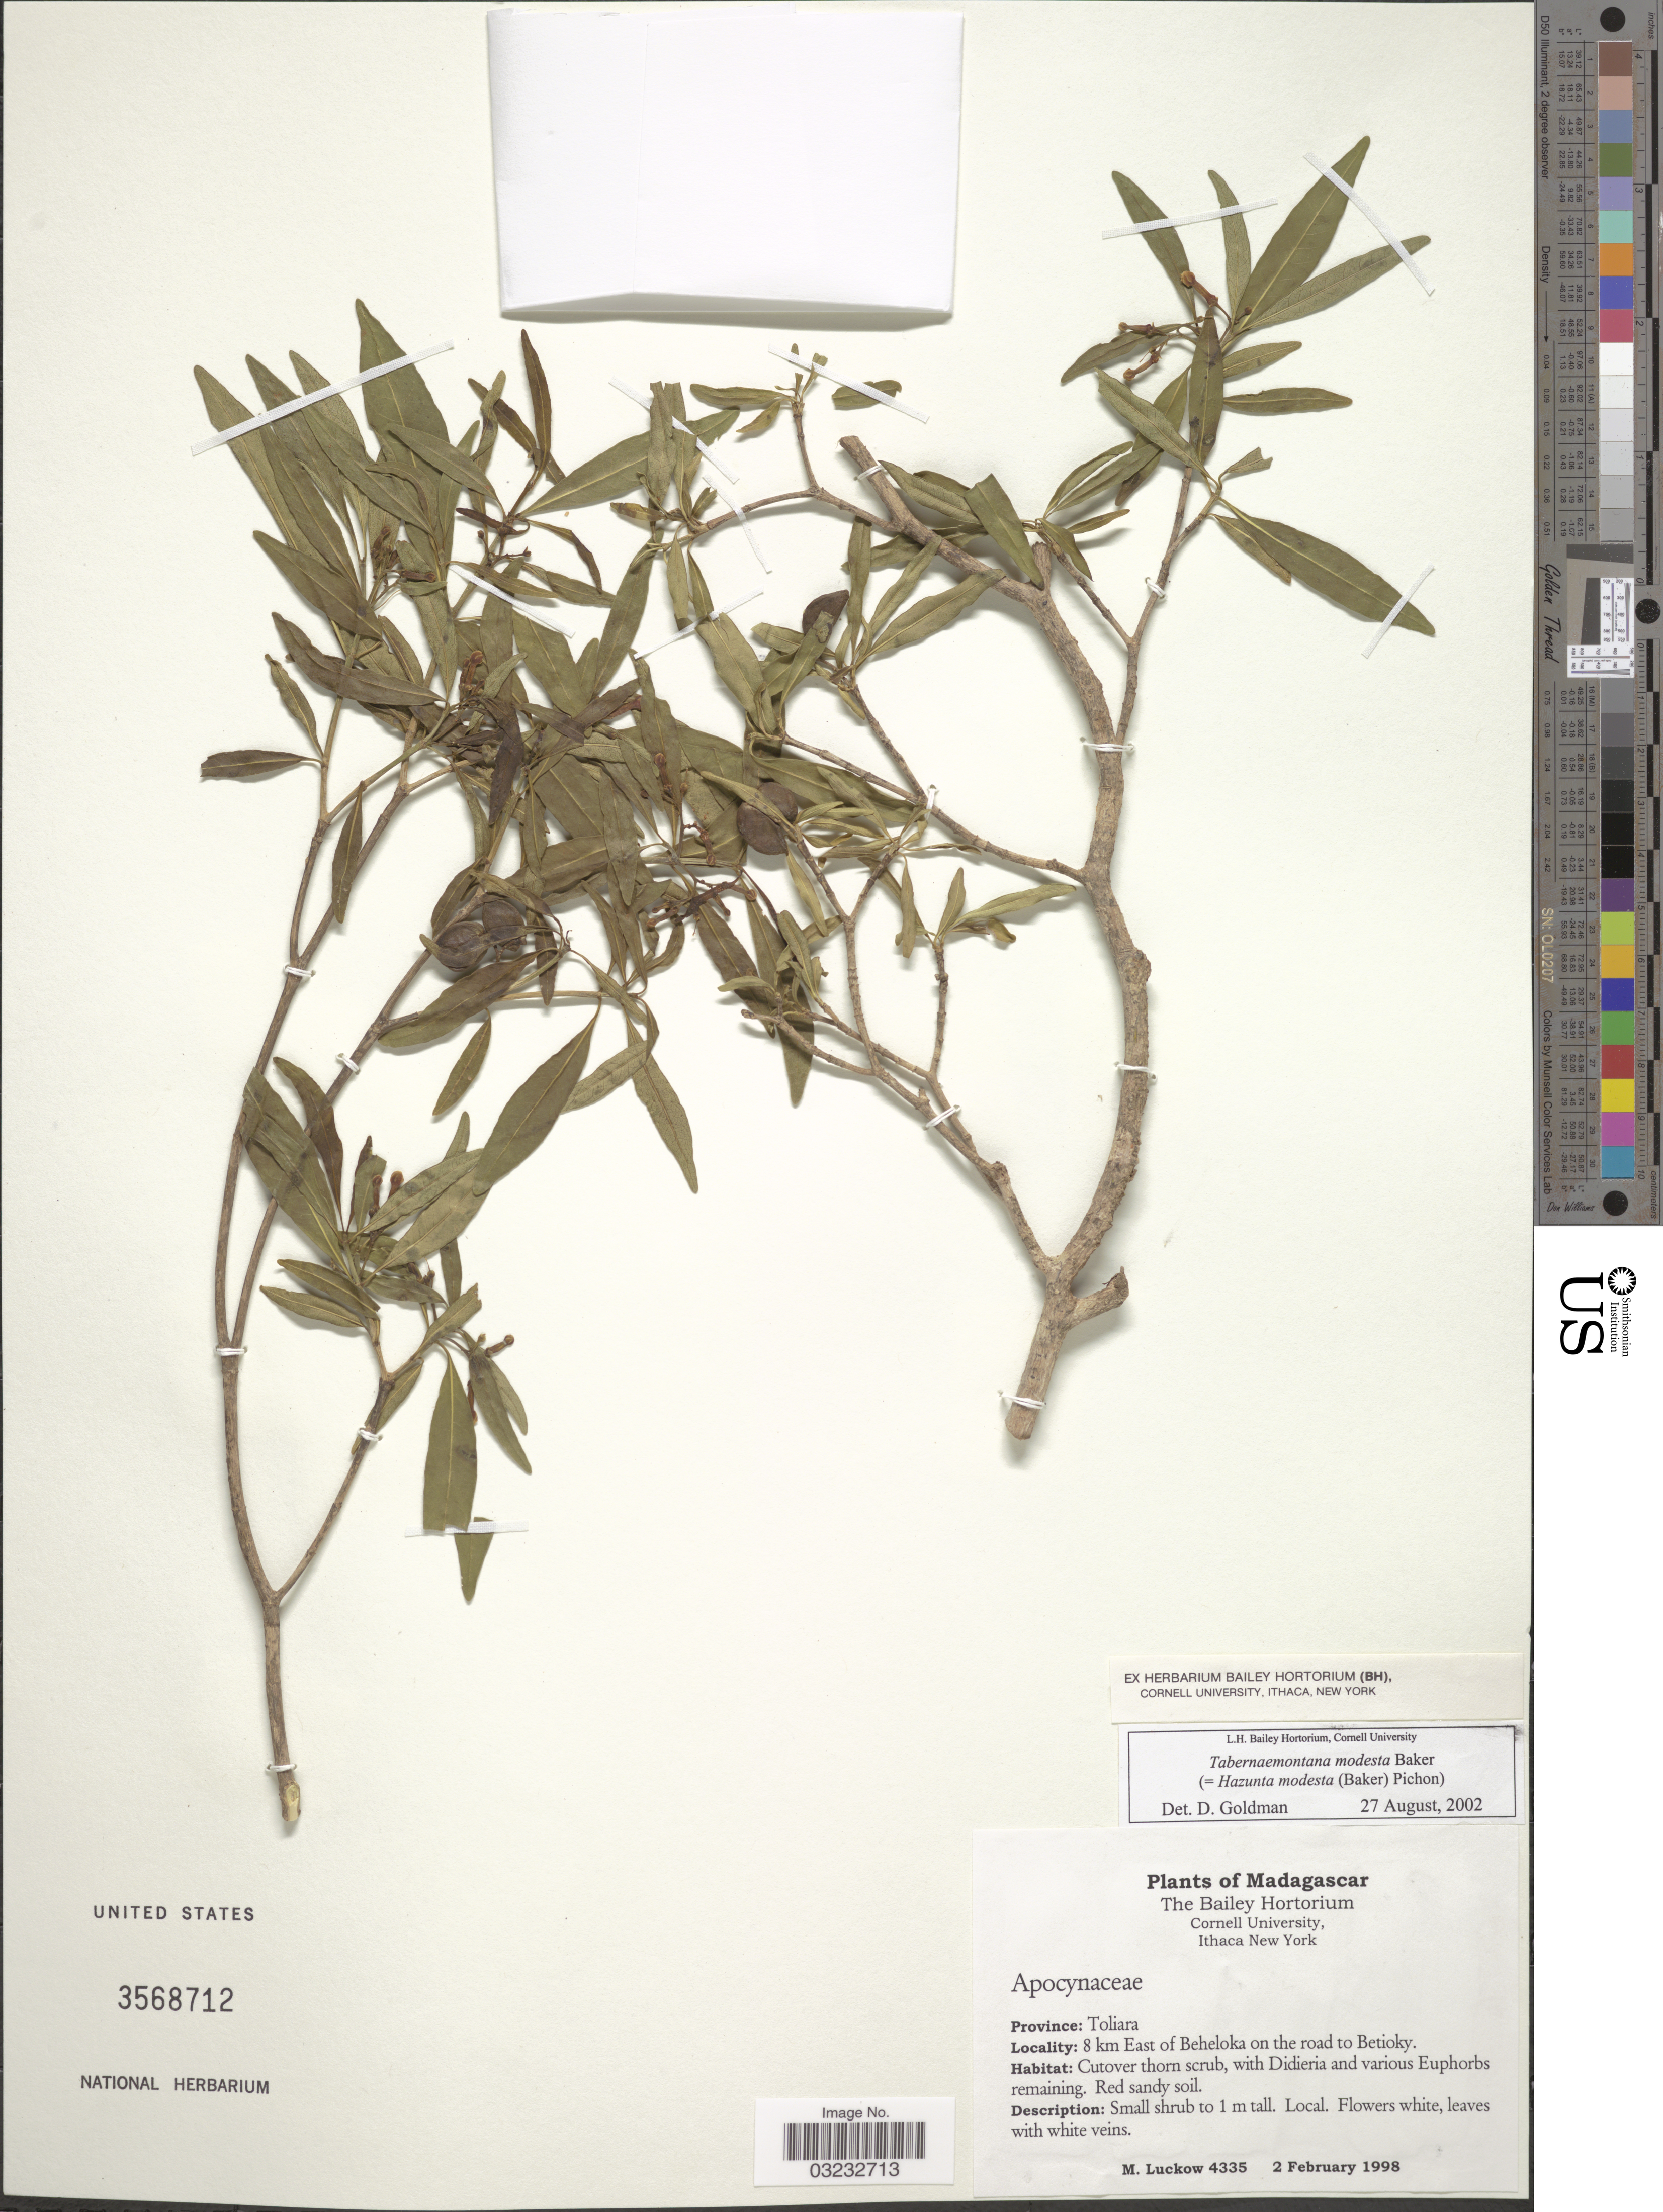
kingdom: Plantae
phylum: Tracheophyta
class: Magnoliopsida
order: Gentianales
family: Apocynaceae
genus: Tabernaemontana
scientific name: Tabernaemontana modesta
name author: Baker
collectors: M. A. Luckow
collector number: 4335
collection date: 1998-02-02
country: Madagascar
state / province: Atsimo-Andrefana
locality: Province: Toliara. 8 km East of Beheloka on the road to Betioky.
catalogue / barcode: US 3568712